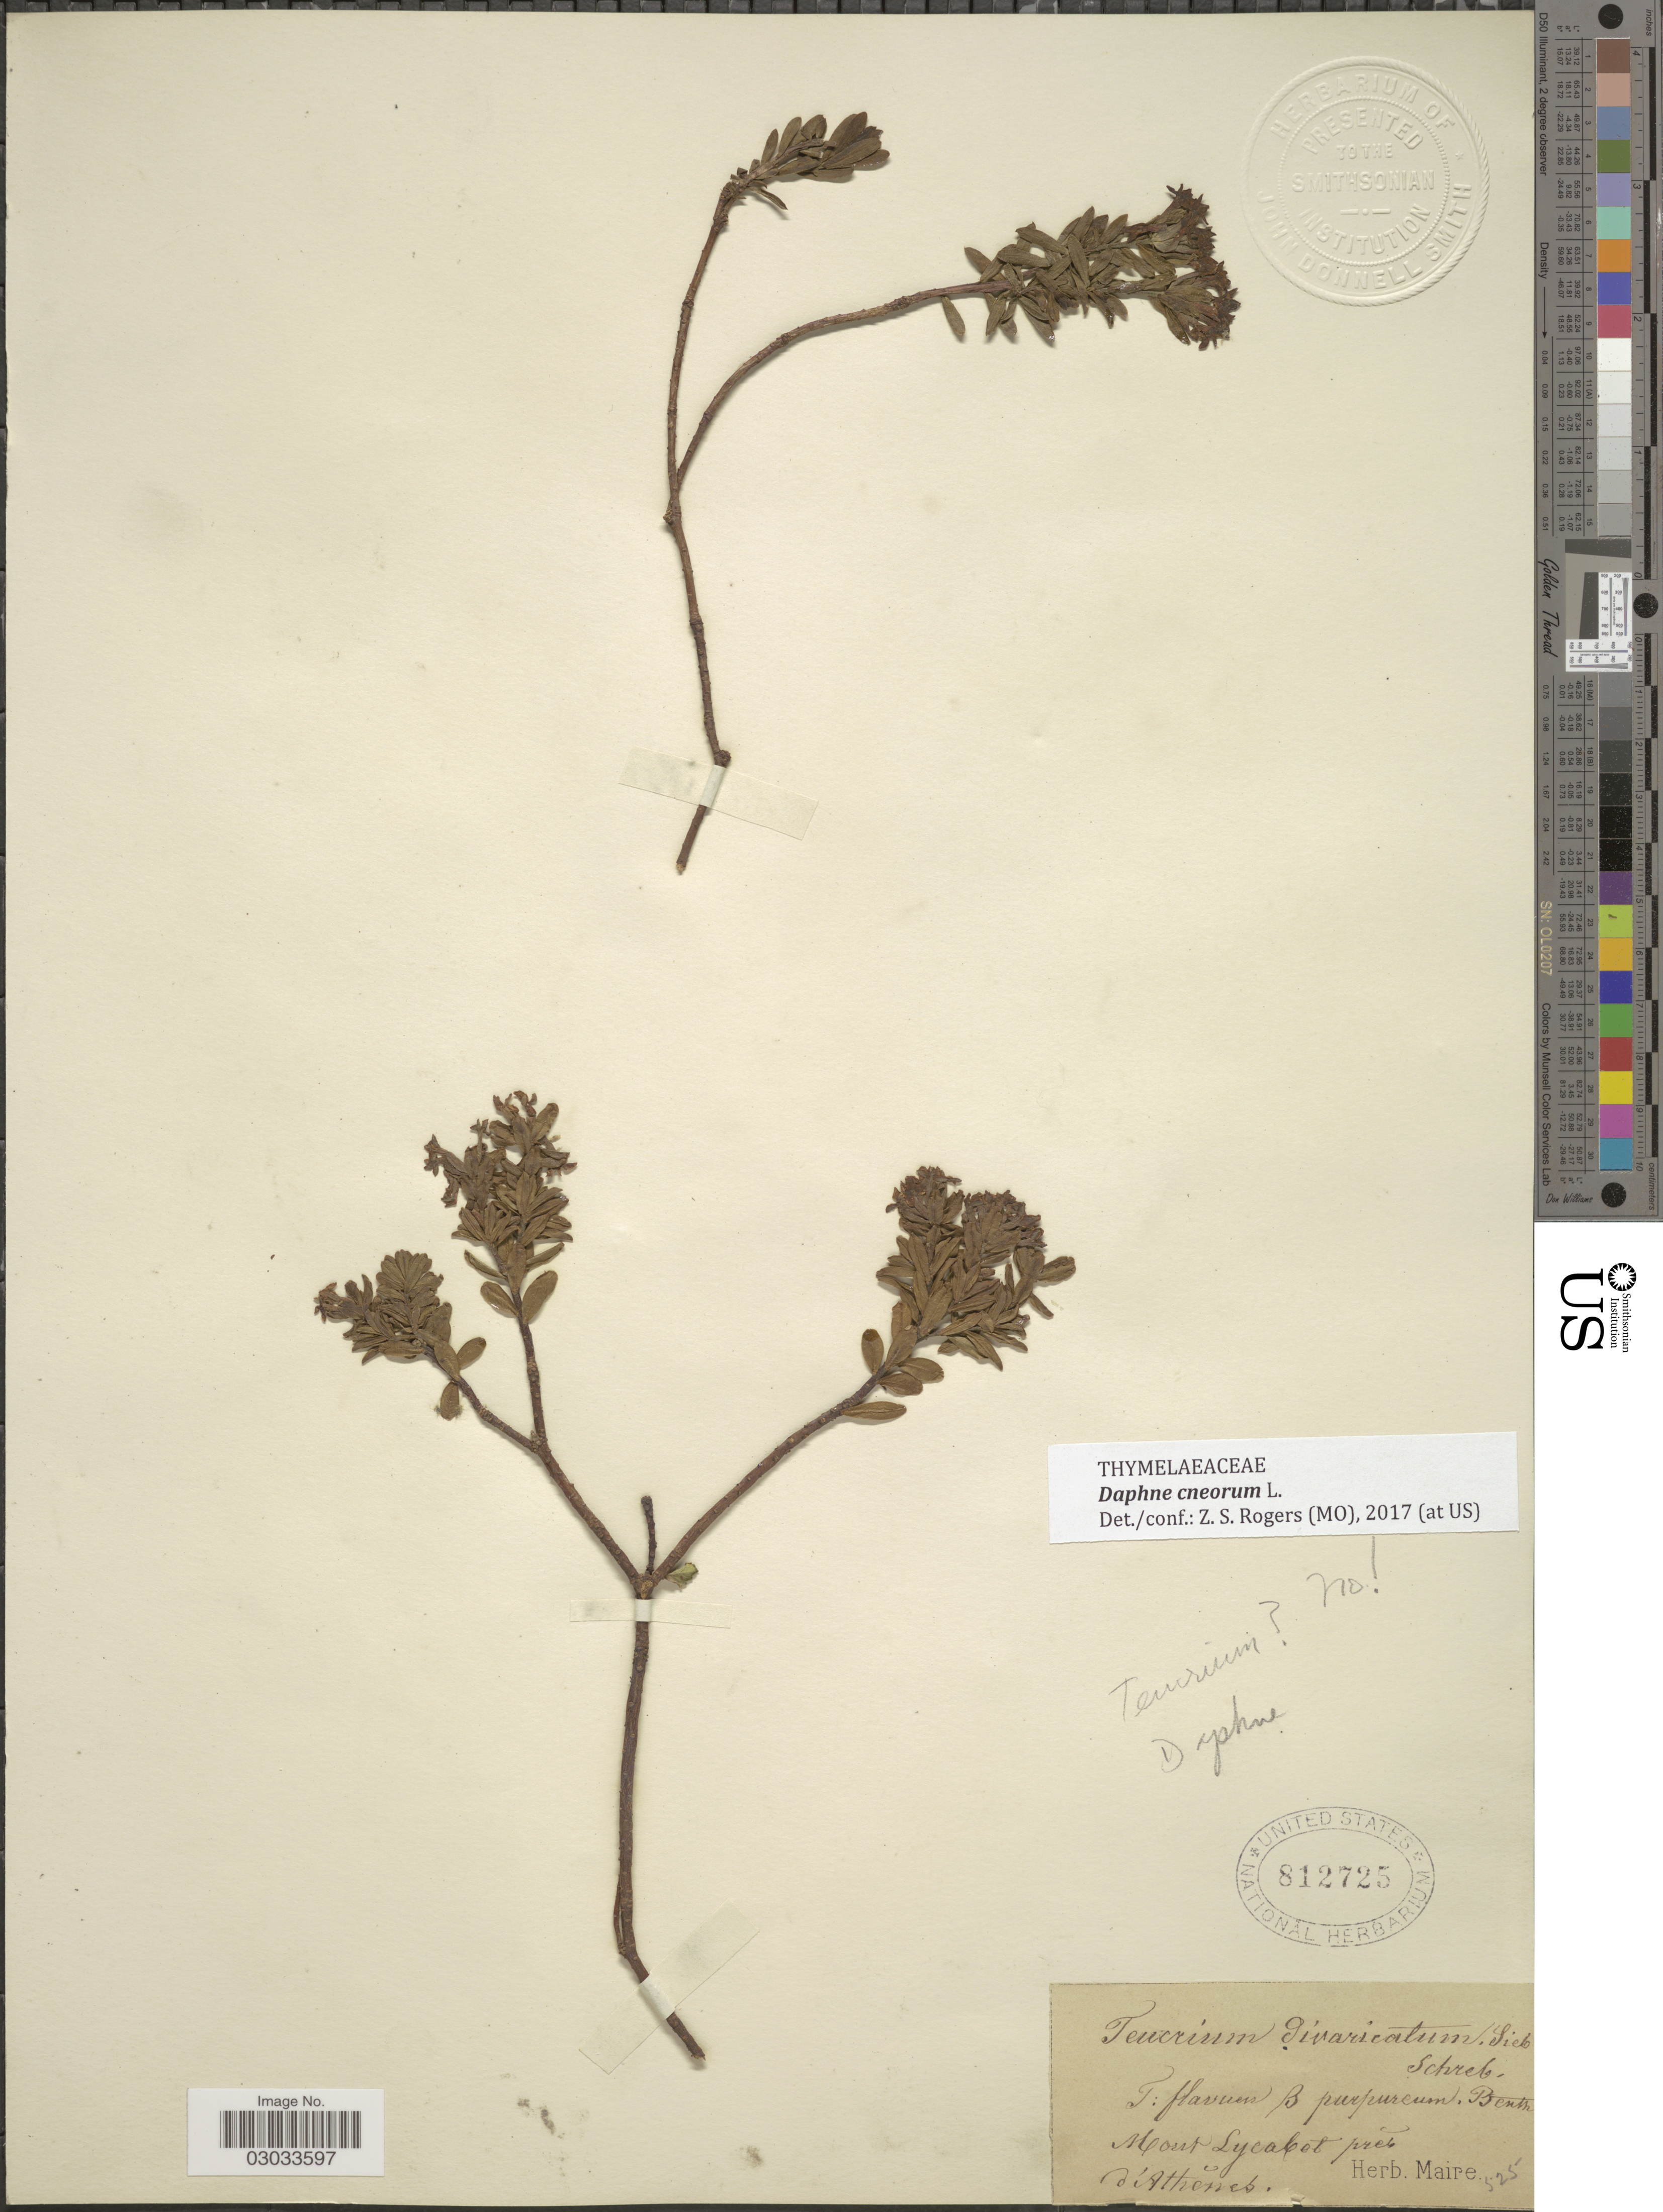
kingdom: Plantae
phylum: Tracheophyta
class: Magnoliopsida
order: Malvales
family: Thymelaeaceae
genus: Daphne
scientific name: Daphne cneorum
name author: L.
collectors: ex herb. Maire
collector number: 525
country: Greece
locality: Mont Lycabet prés d'Athenes.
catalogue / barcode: US 812725